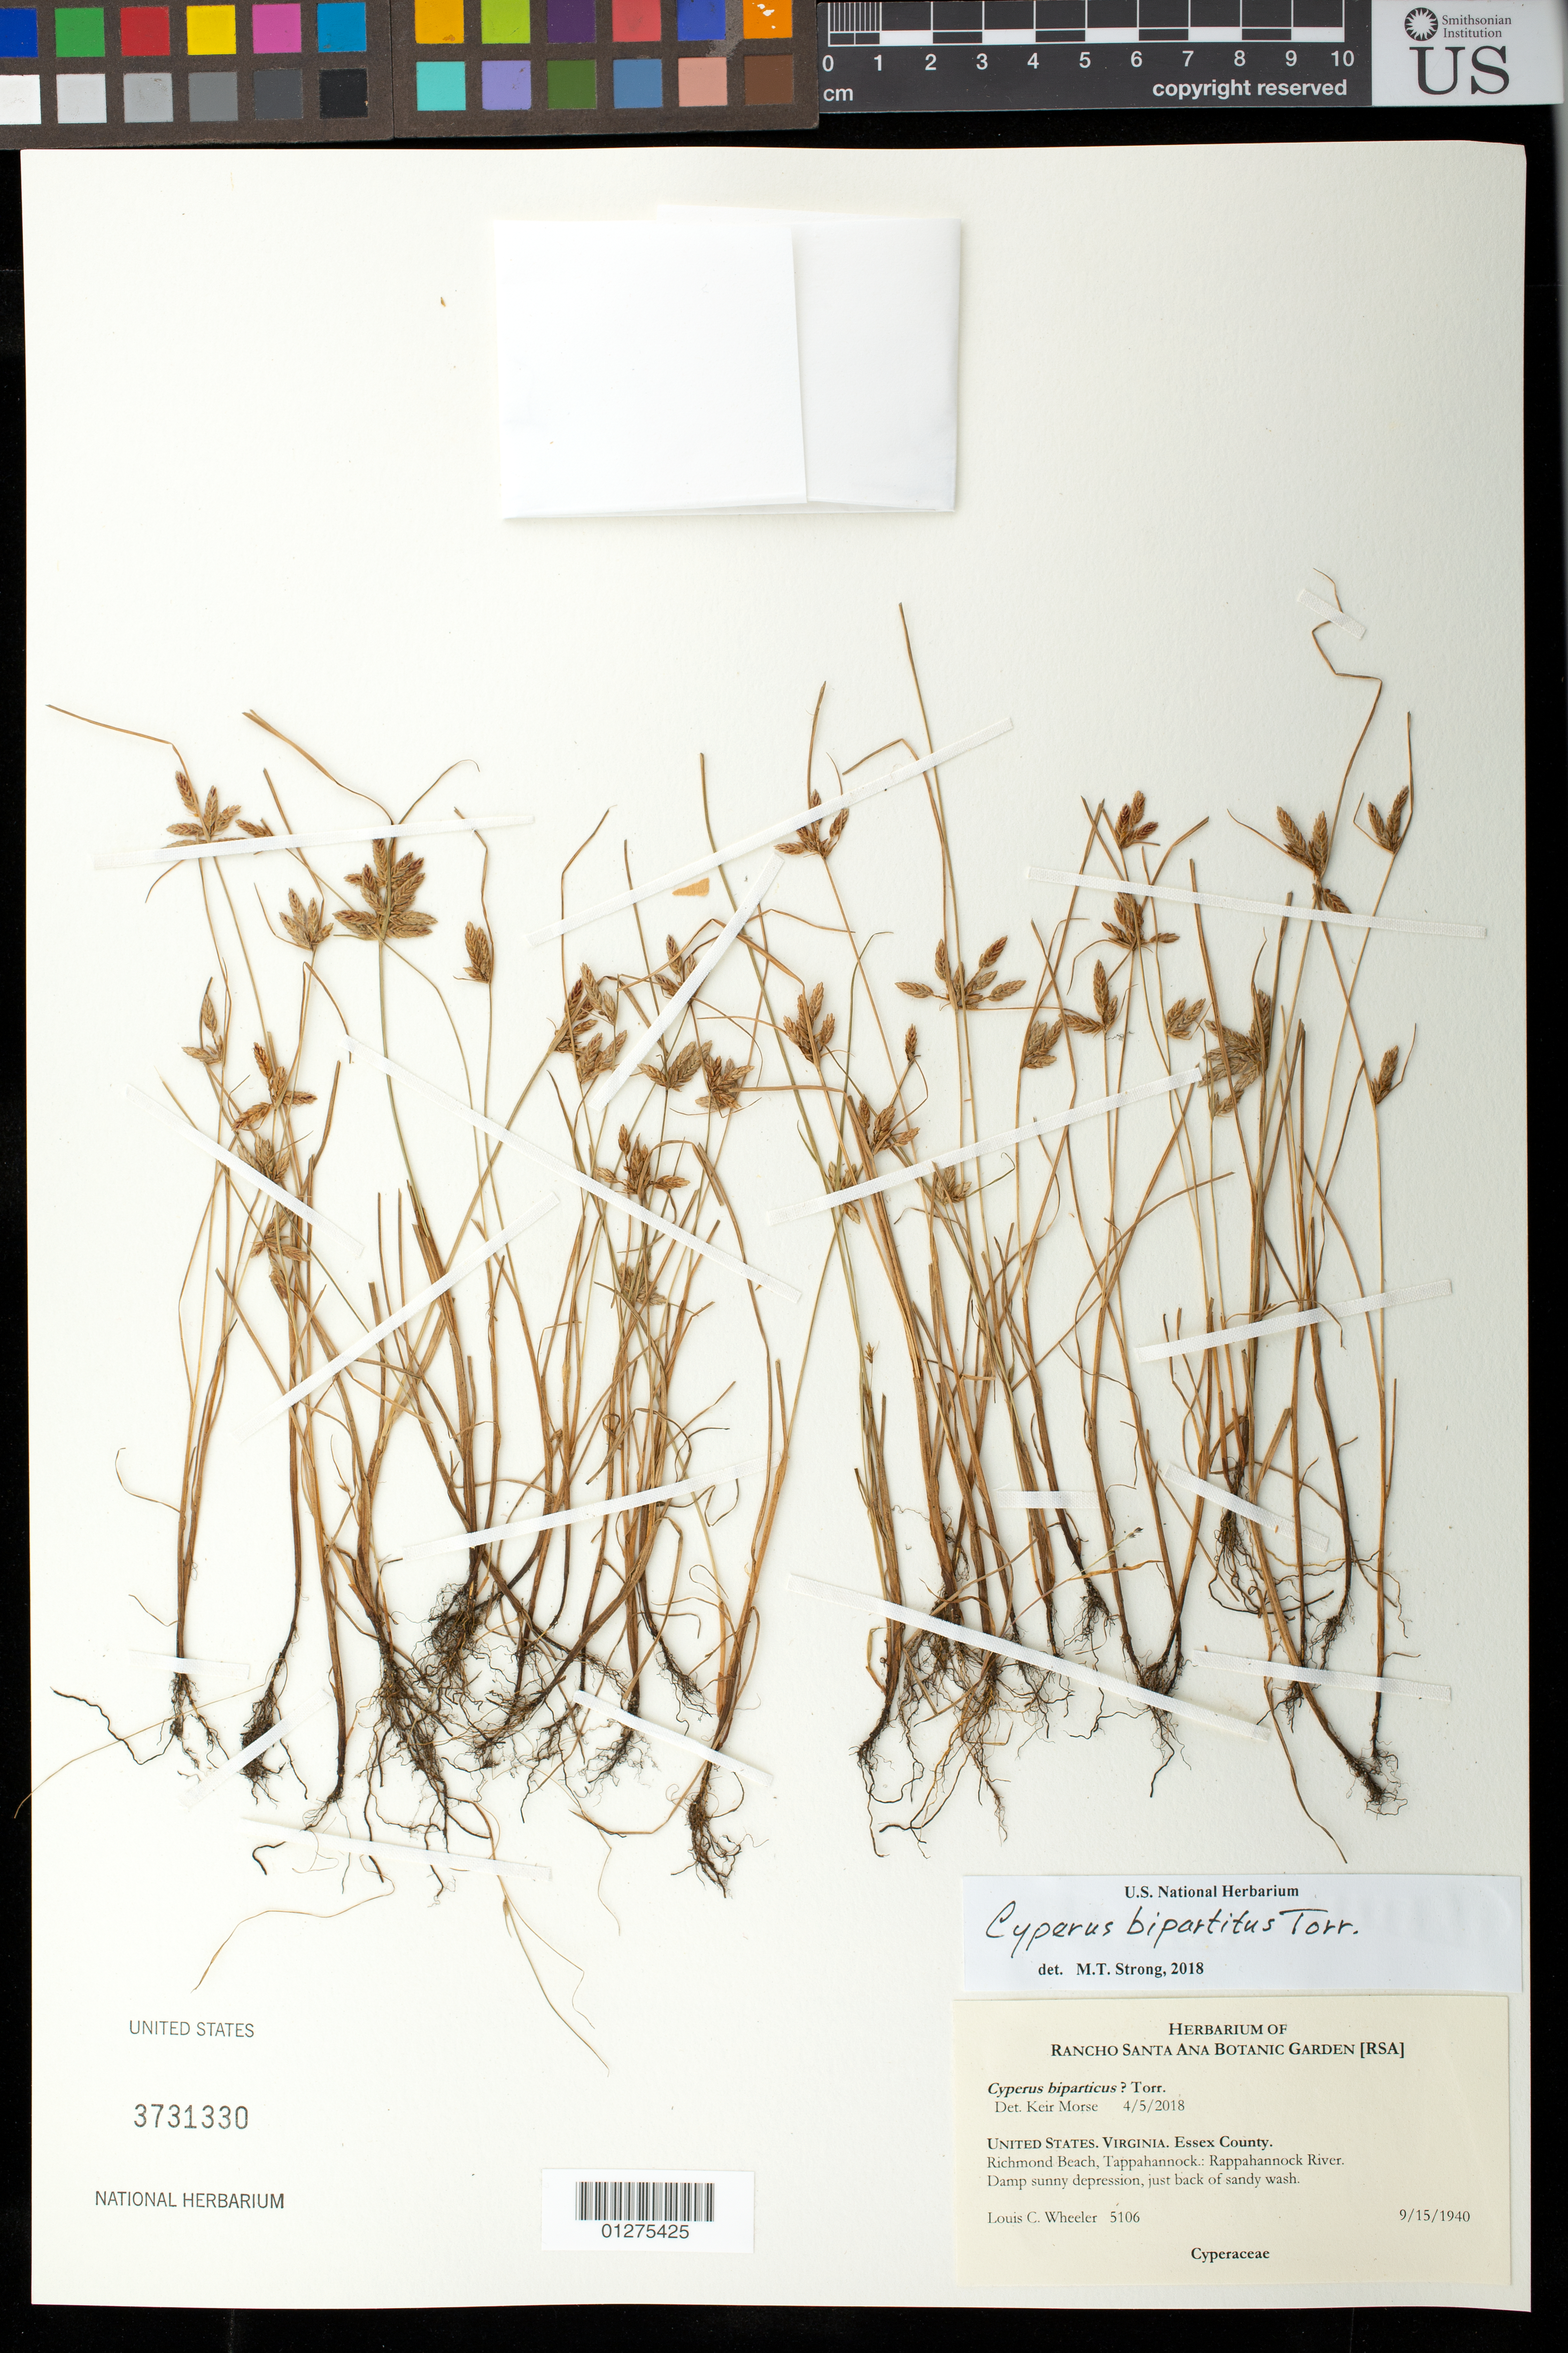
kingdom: Plantae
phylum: Tracheophyta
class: Liliopsida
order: Poales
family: Cyperaceae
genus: Cyperus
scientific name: Cyperus bipartitus Torr.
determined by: Strong, M. T., (US), Smithsonian Institution - National Museum of Natural History (UNITED STATES)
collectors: L. C. Wheeler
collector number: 5106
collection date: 1940-09-15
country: United States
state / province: Virginia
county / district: Essex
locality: Essex County. Richmond Beach, Tappahannock: Rappahannock River. Dramp sunny depression, just back of sandy wash.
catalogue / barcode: US 3731330